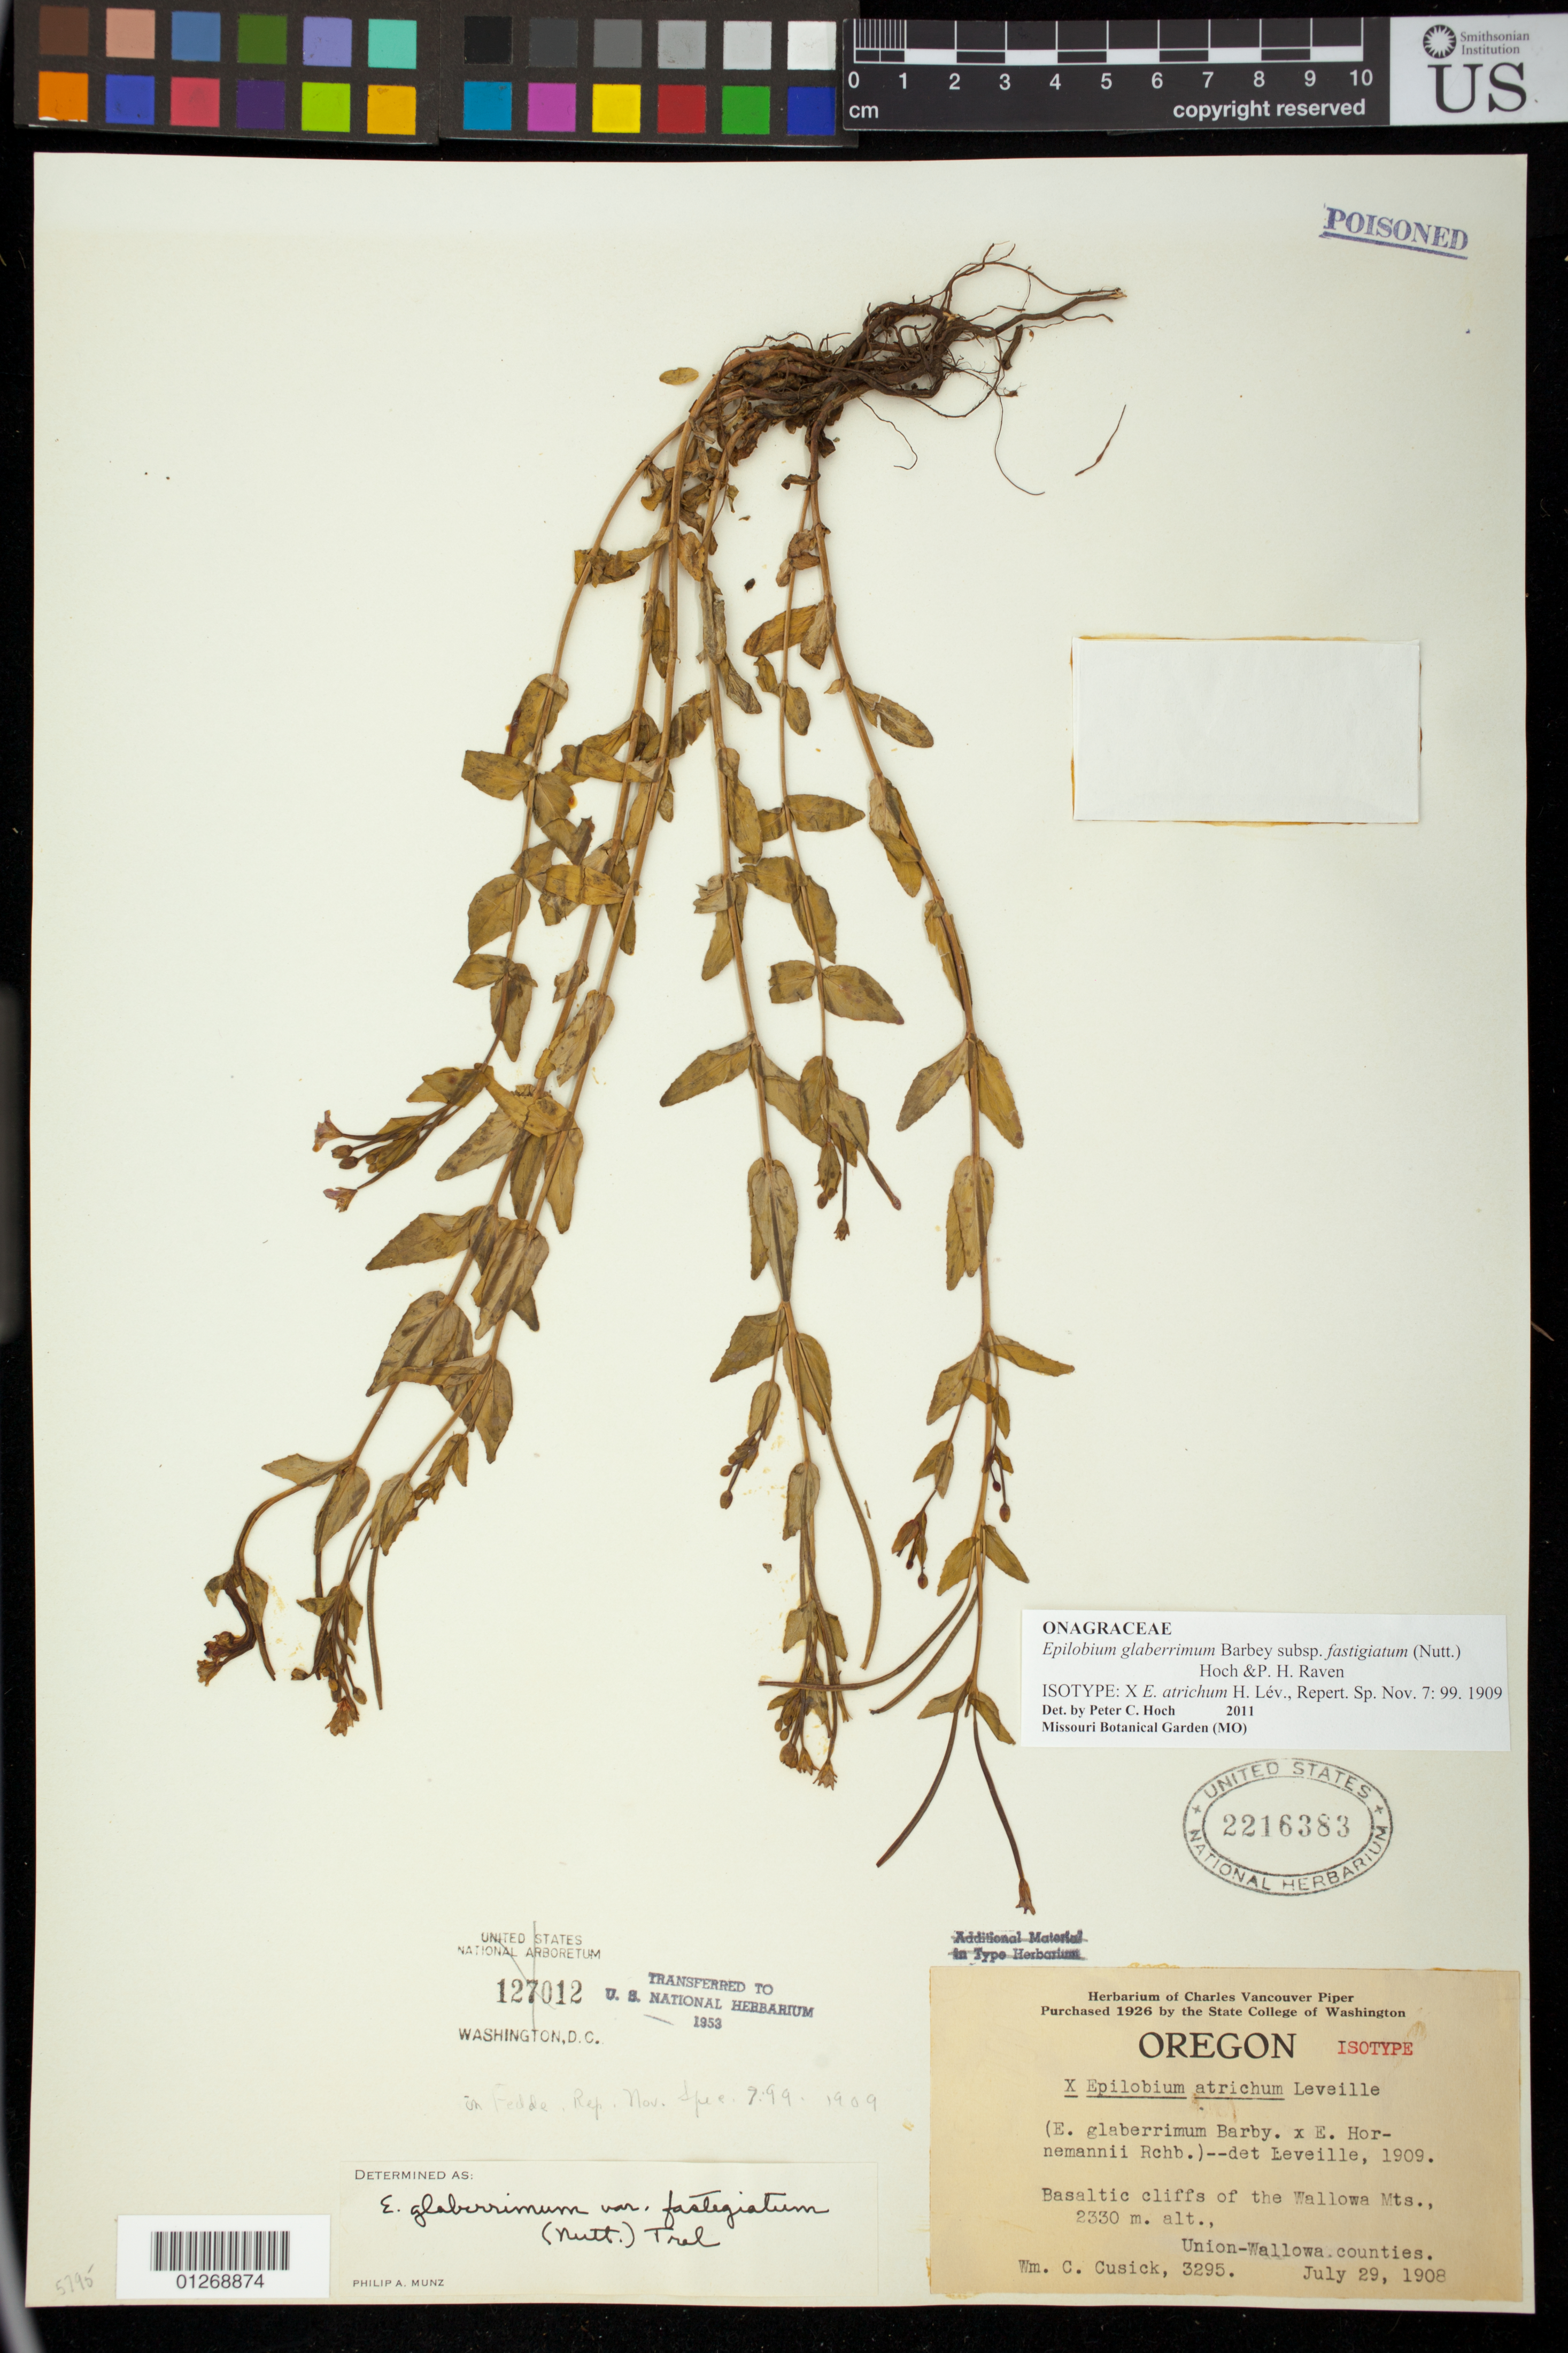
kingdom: Plantae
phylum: Tracheophyta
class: Magnoliopsida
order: Myrtales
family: Onagraceae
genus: Epilobium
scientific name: Epilobium x atrichum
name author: H. Lév.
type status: Isotype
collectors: W. C. Cusick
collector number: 3295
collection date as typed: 29 Jul 1908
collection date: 1908-07-29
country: United States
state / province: Oregon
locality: Wallowa Mts.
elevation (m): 2330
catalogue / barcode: US 2216383